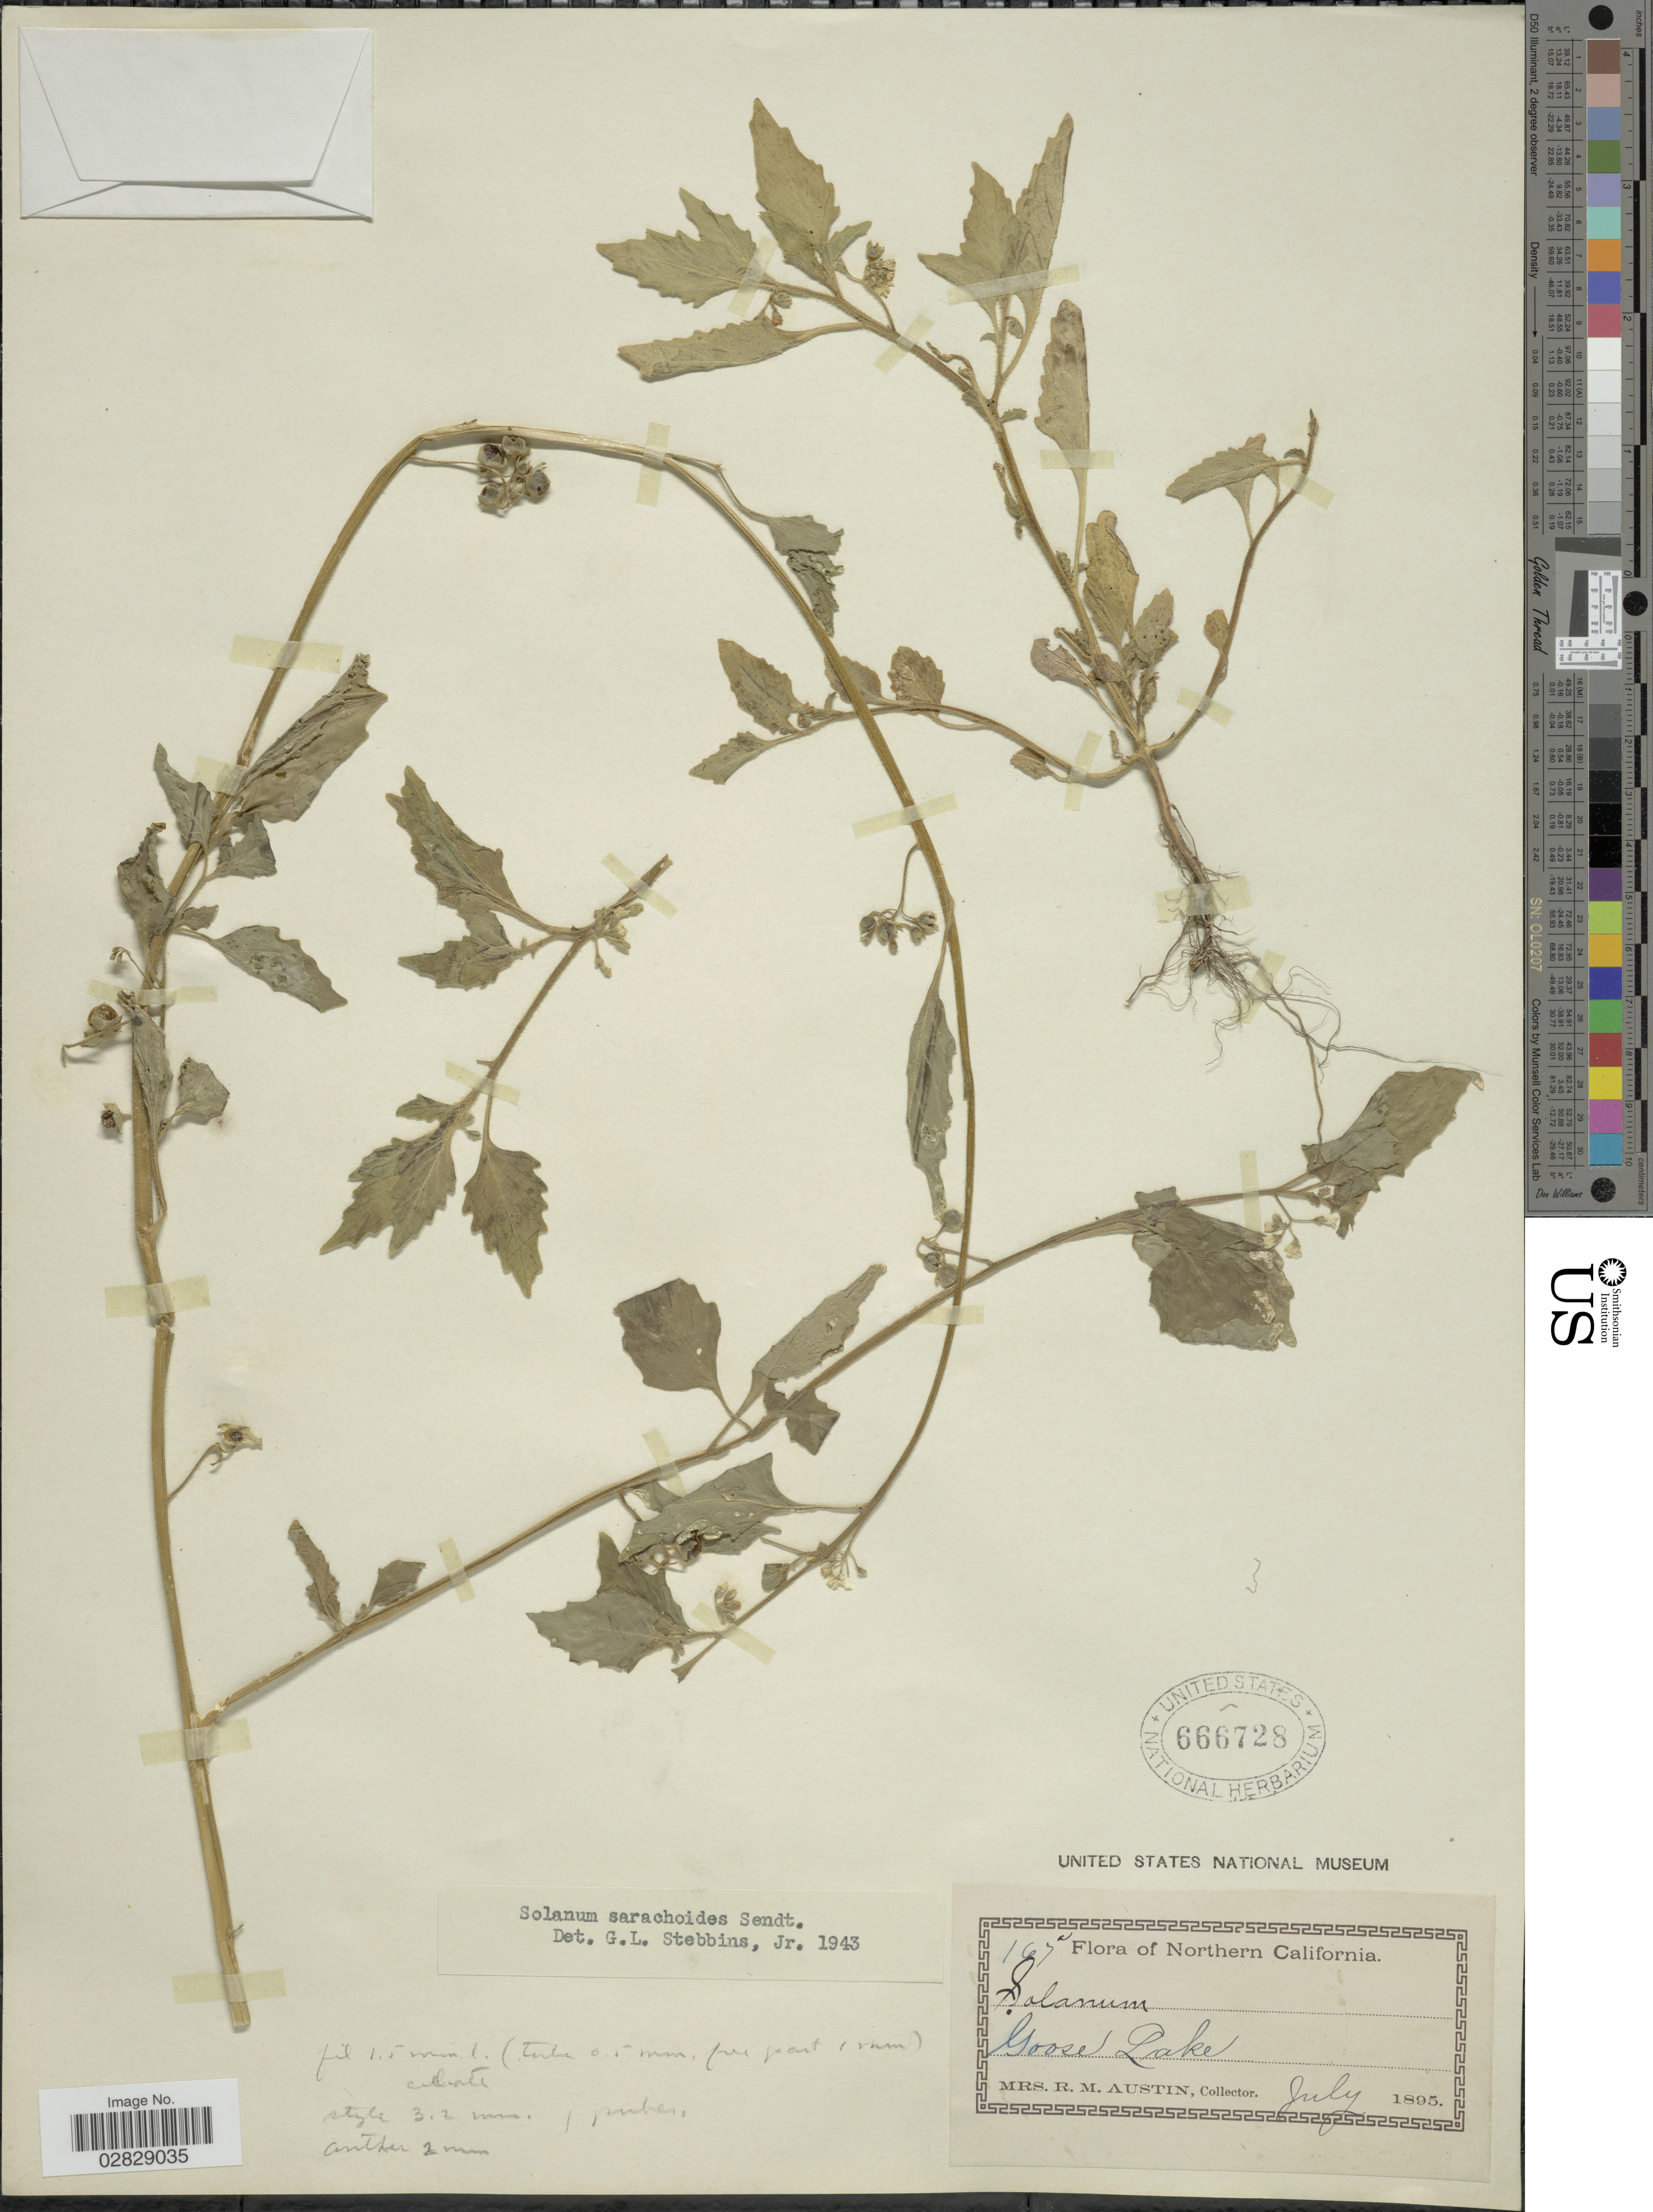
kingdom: Plantae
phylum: Tracheophyta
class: Magnoliopsida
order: Solanales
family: Solanaceae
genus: Solanum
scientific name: Solanum sarachoides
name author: Sendt.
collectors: R. Austin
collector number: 167a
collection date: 1895-07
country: United States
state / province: California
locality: Northern California. Goose Lake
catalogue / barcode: US 666728